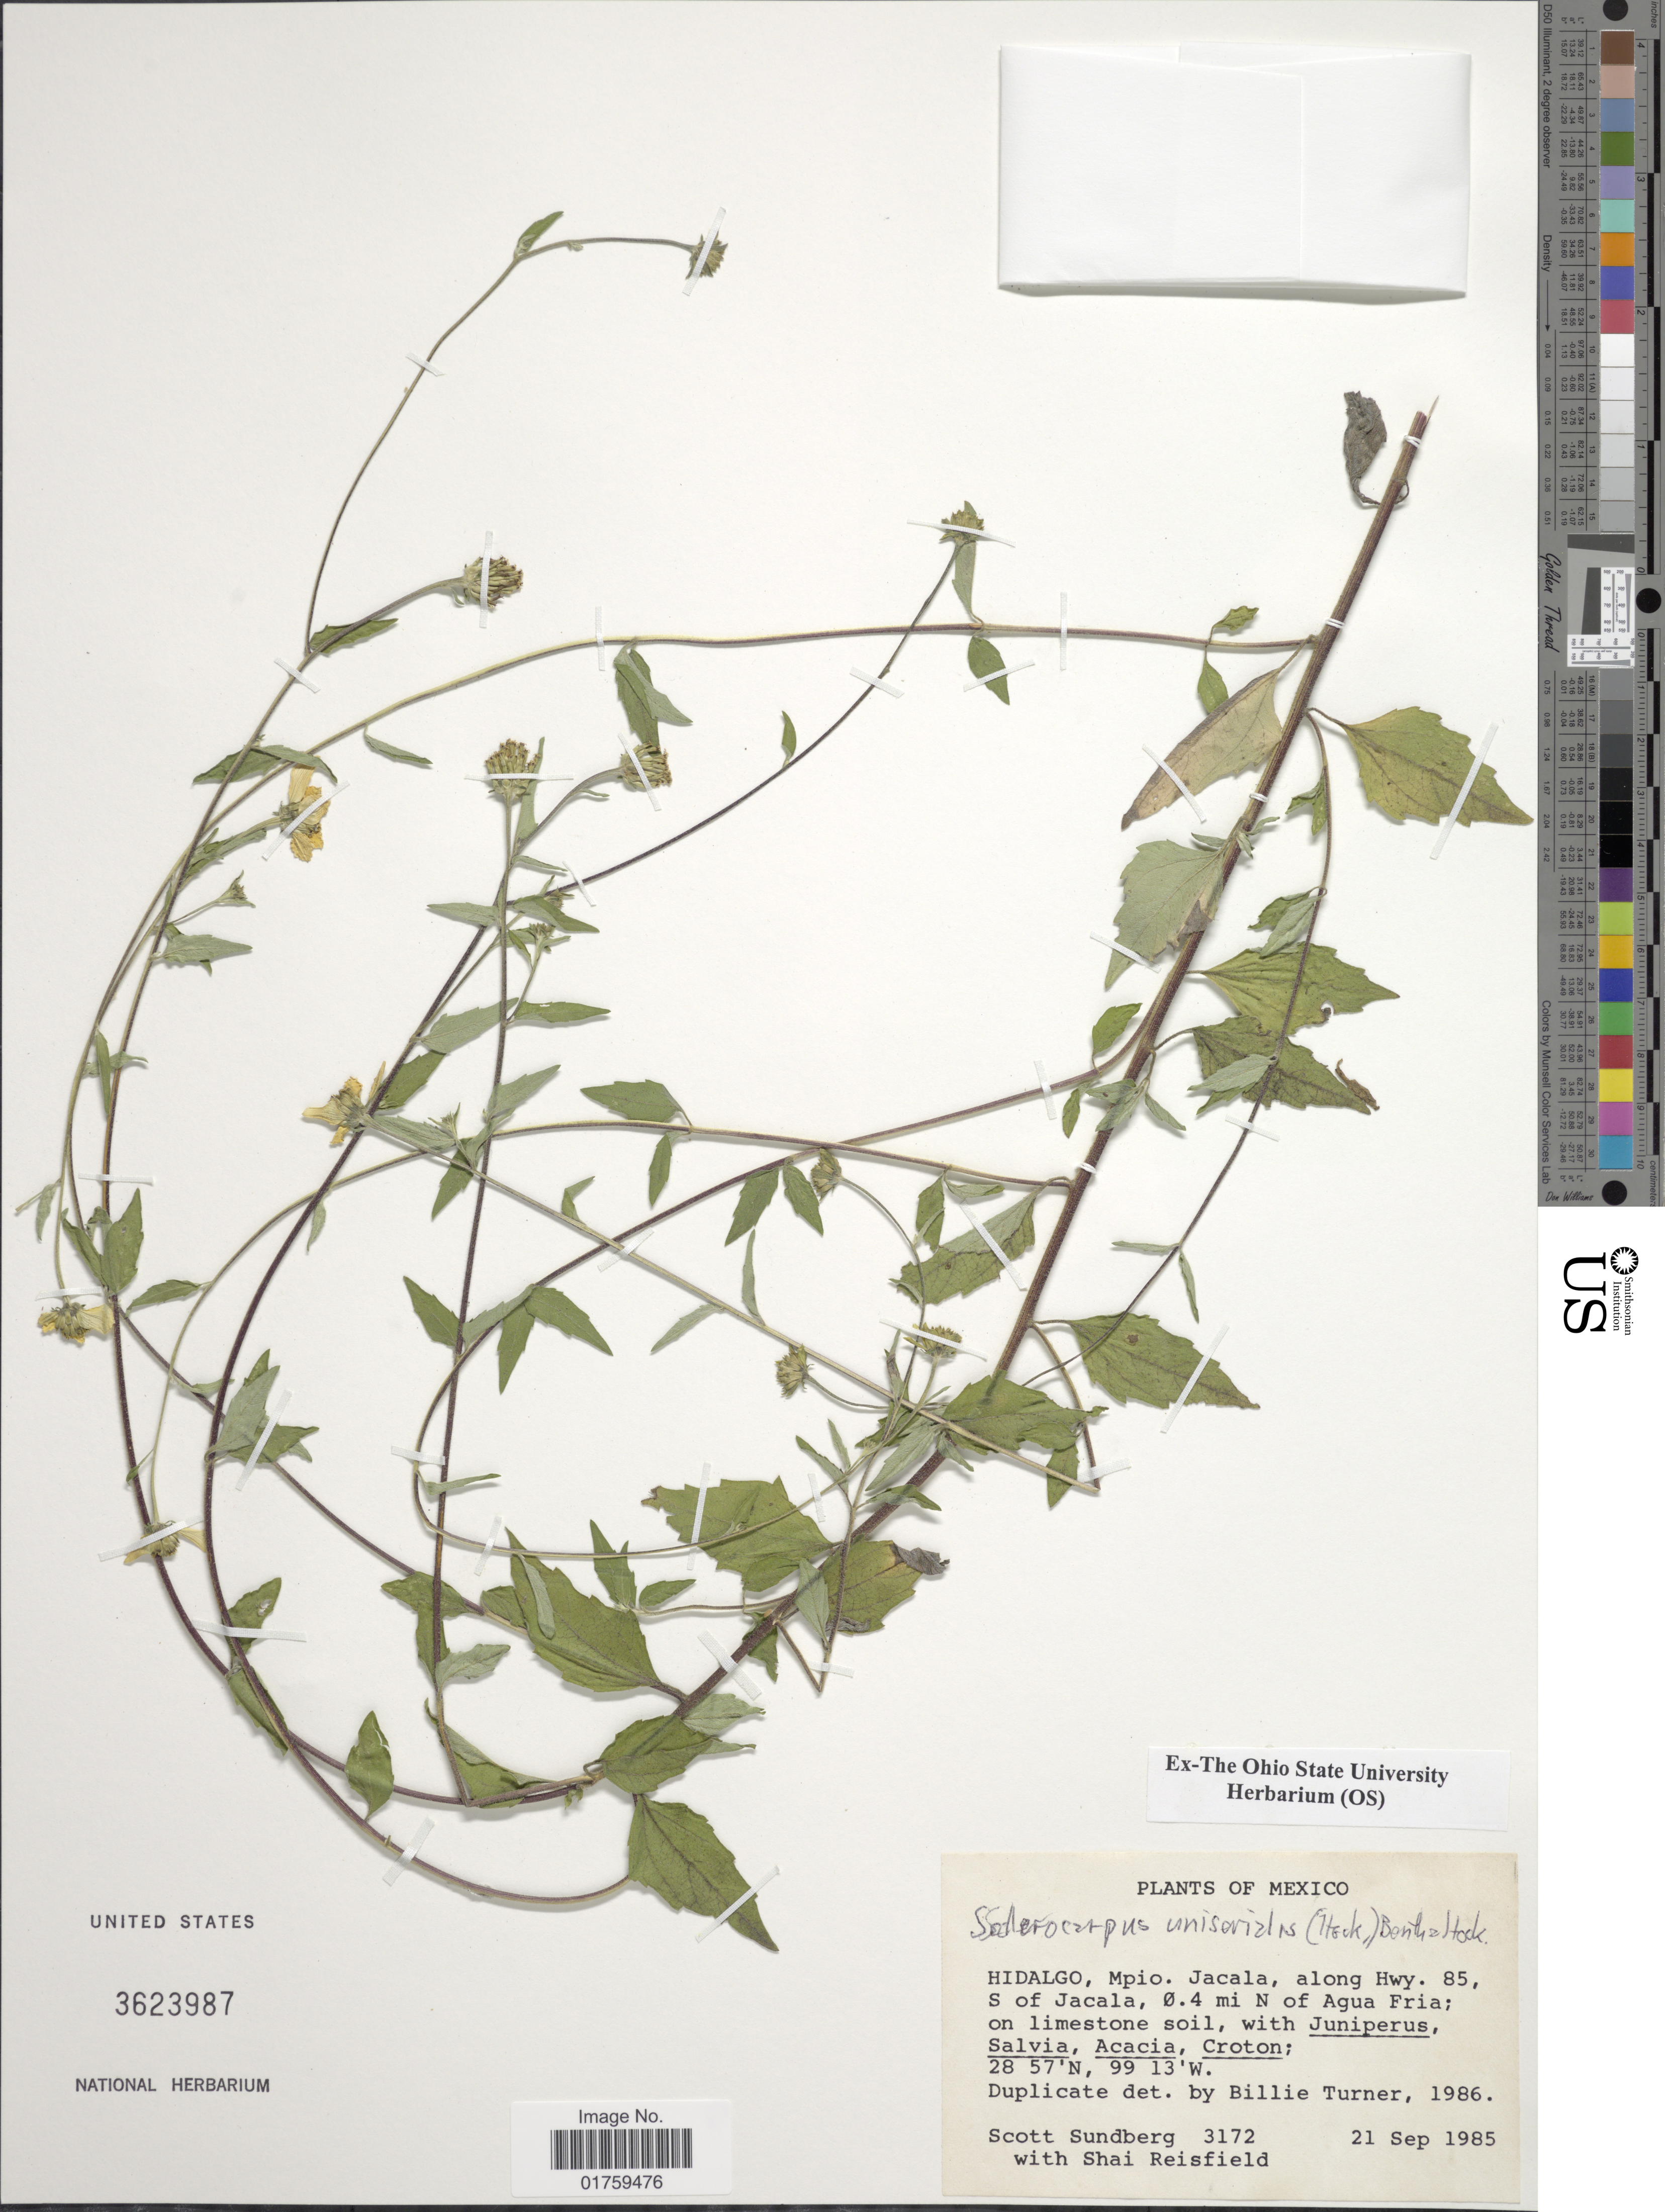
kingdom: Plantae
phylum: Tracheophyta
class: Magnoliopsida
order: Asterales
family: Asteraceae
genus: Sclerocarpus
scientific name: Sclerocarpus uniserialis var. frutescens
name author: (Brandegee) Feddema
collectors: S. D. Sundberg & S. Reisfield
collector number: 3172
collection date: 1985-09-21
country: Mexico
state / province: Hidalgo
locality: Hidalgo, Mpio. Jacala, along Hwy. 85, S of Jacala, 0.4 mi N of Agua Fria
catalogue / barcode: US 3623987